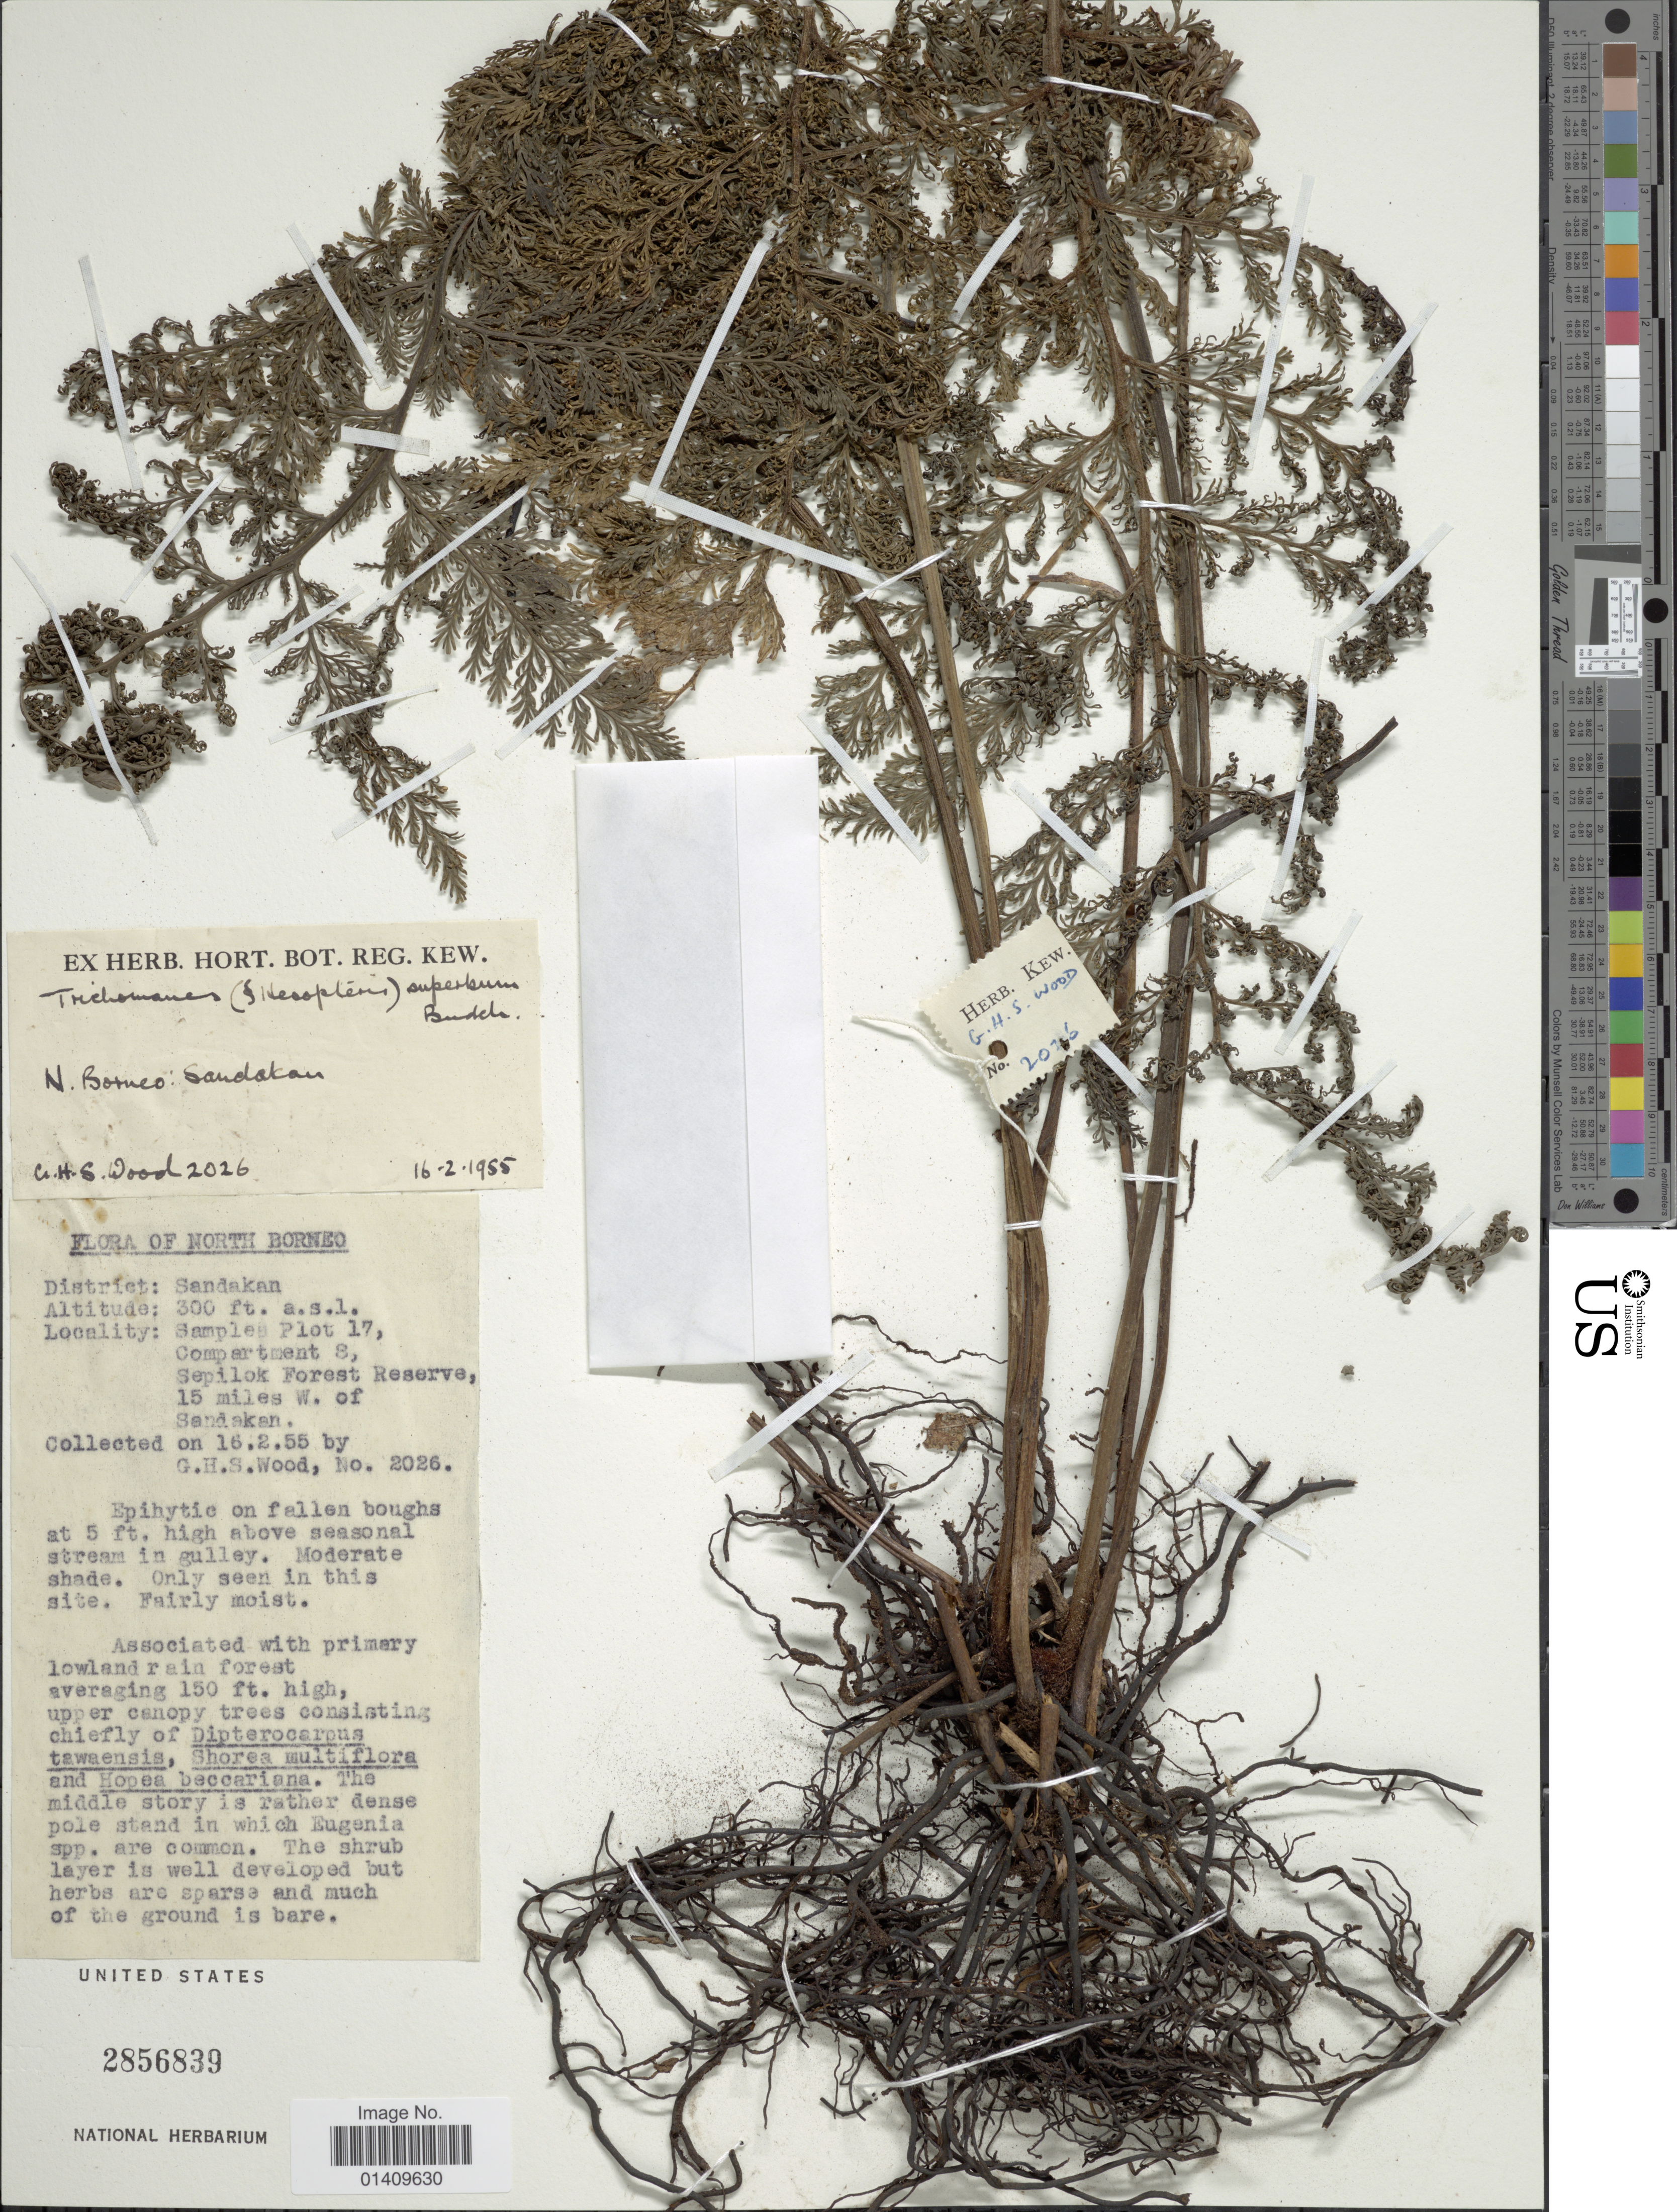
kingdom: Plantae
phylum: Tracheophyta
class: Polypodiopsida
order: Hymenophyllales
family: Hymenophyllaceae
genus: Callistopteris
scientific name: Callistopteris superba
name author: (Backh. ex T. Moore) Ebihara & K. Iwats.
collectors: G. Wood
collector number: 2026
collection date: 1955-02-16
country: Malaysia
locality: District: Sandakan samples Plot 17, Compertment 8, Sepilok forest reserve 15 miles W. of Sandakan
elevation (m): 91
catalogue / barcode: US 2856839